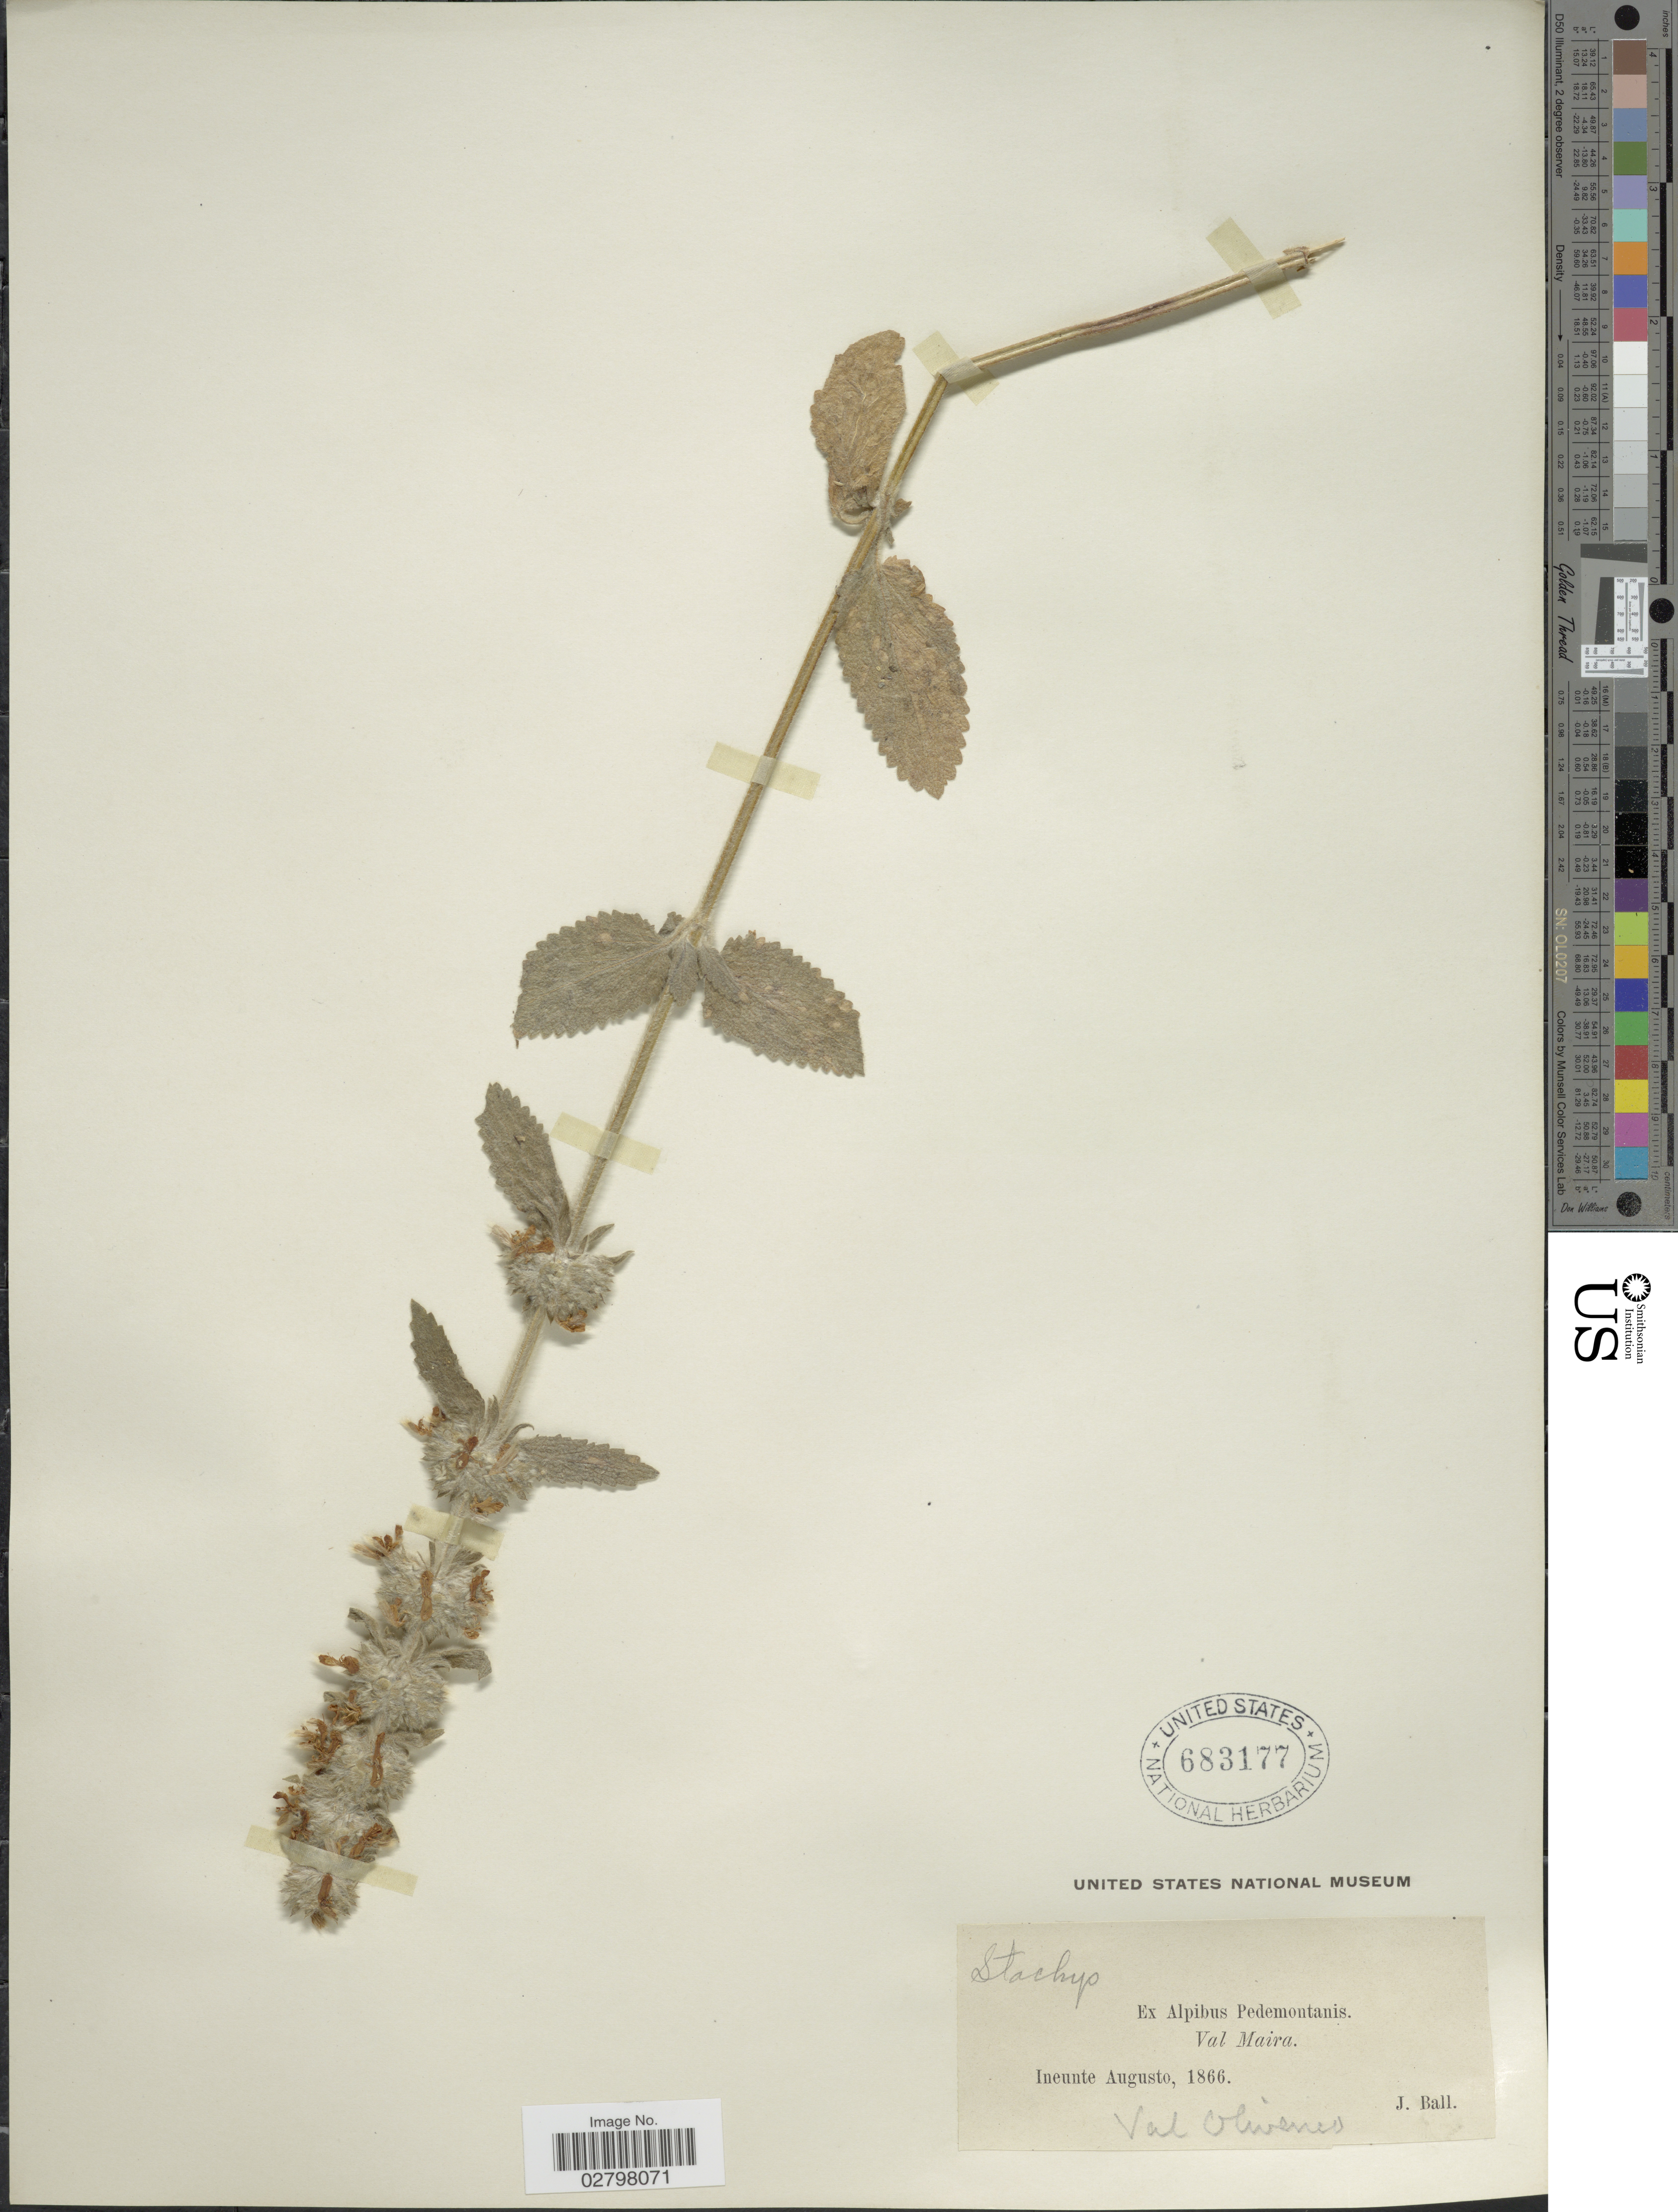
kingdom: Plantae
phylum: Tracheophyta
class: Magnoliopsida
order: Lamiales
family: Lamiaceae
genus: Stachys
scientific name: Stachys sp.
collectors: J. Ball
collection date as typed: Ineunte Augusto, 1866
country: Italy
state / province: Piedmont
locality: Ex Alpibus Pedemontanis. Val Maira. Val Olivenes [interpreted]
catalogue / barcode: US 683177